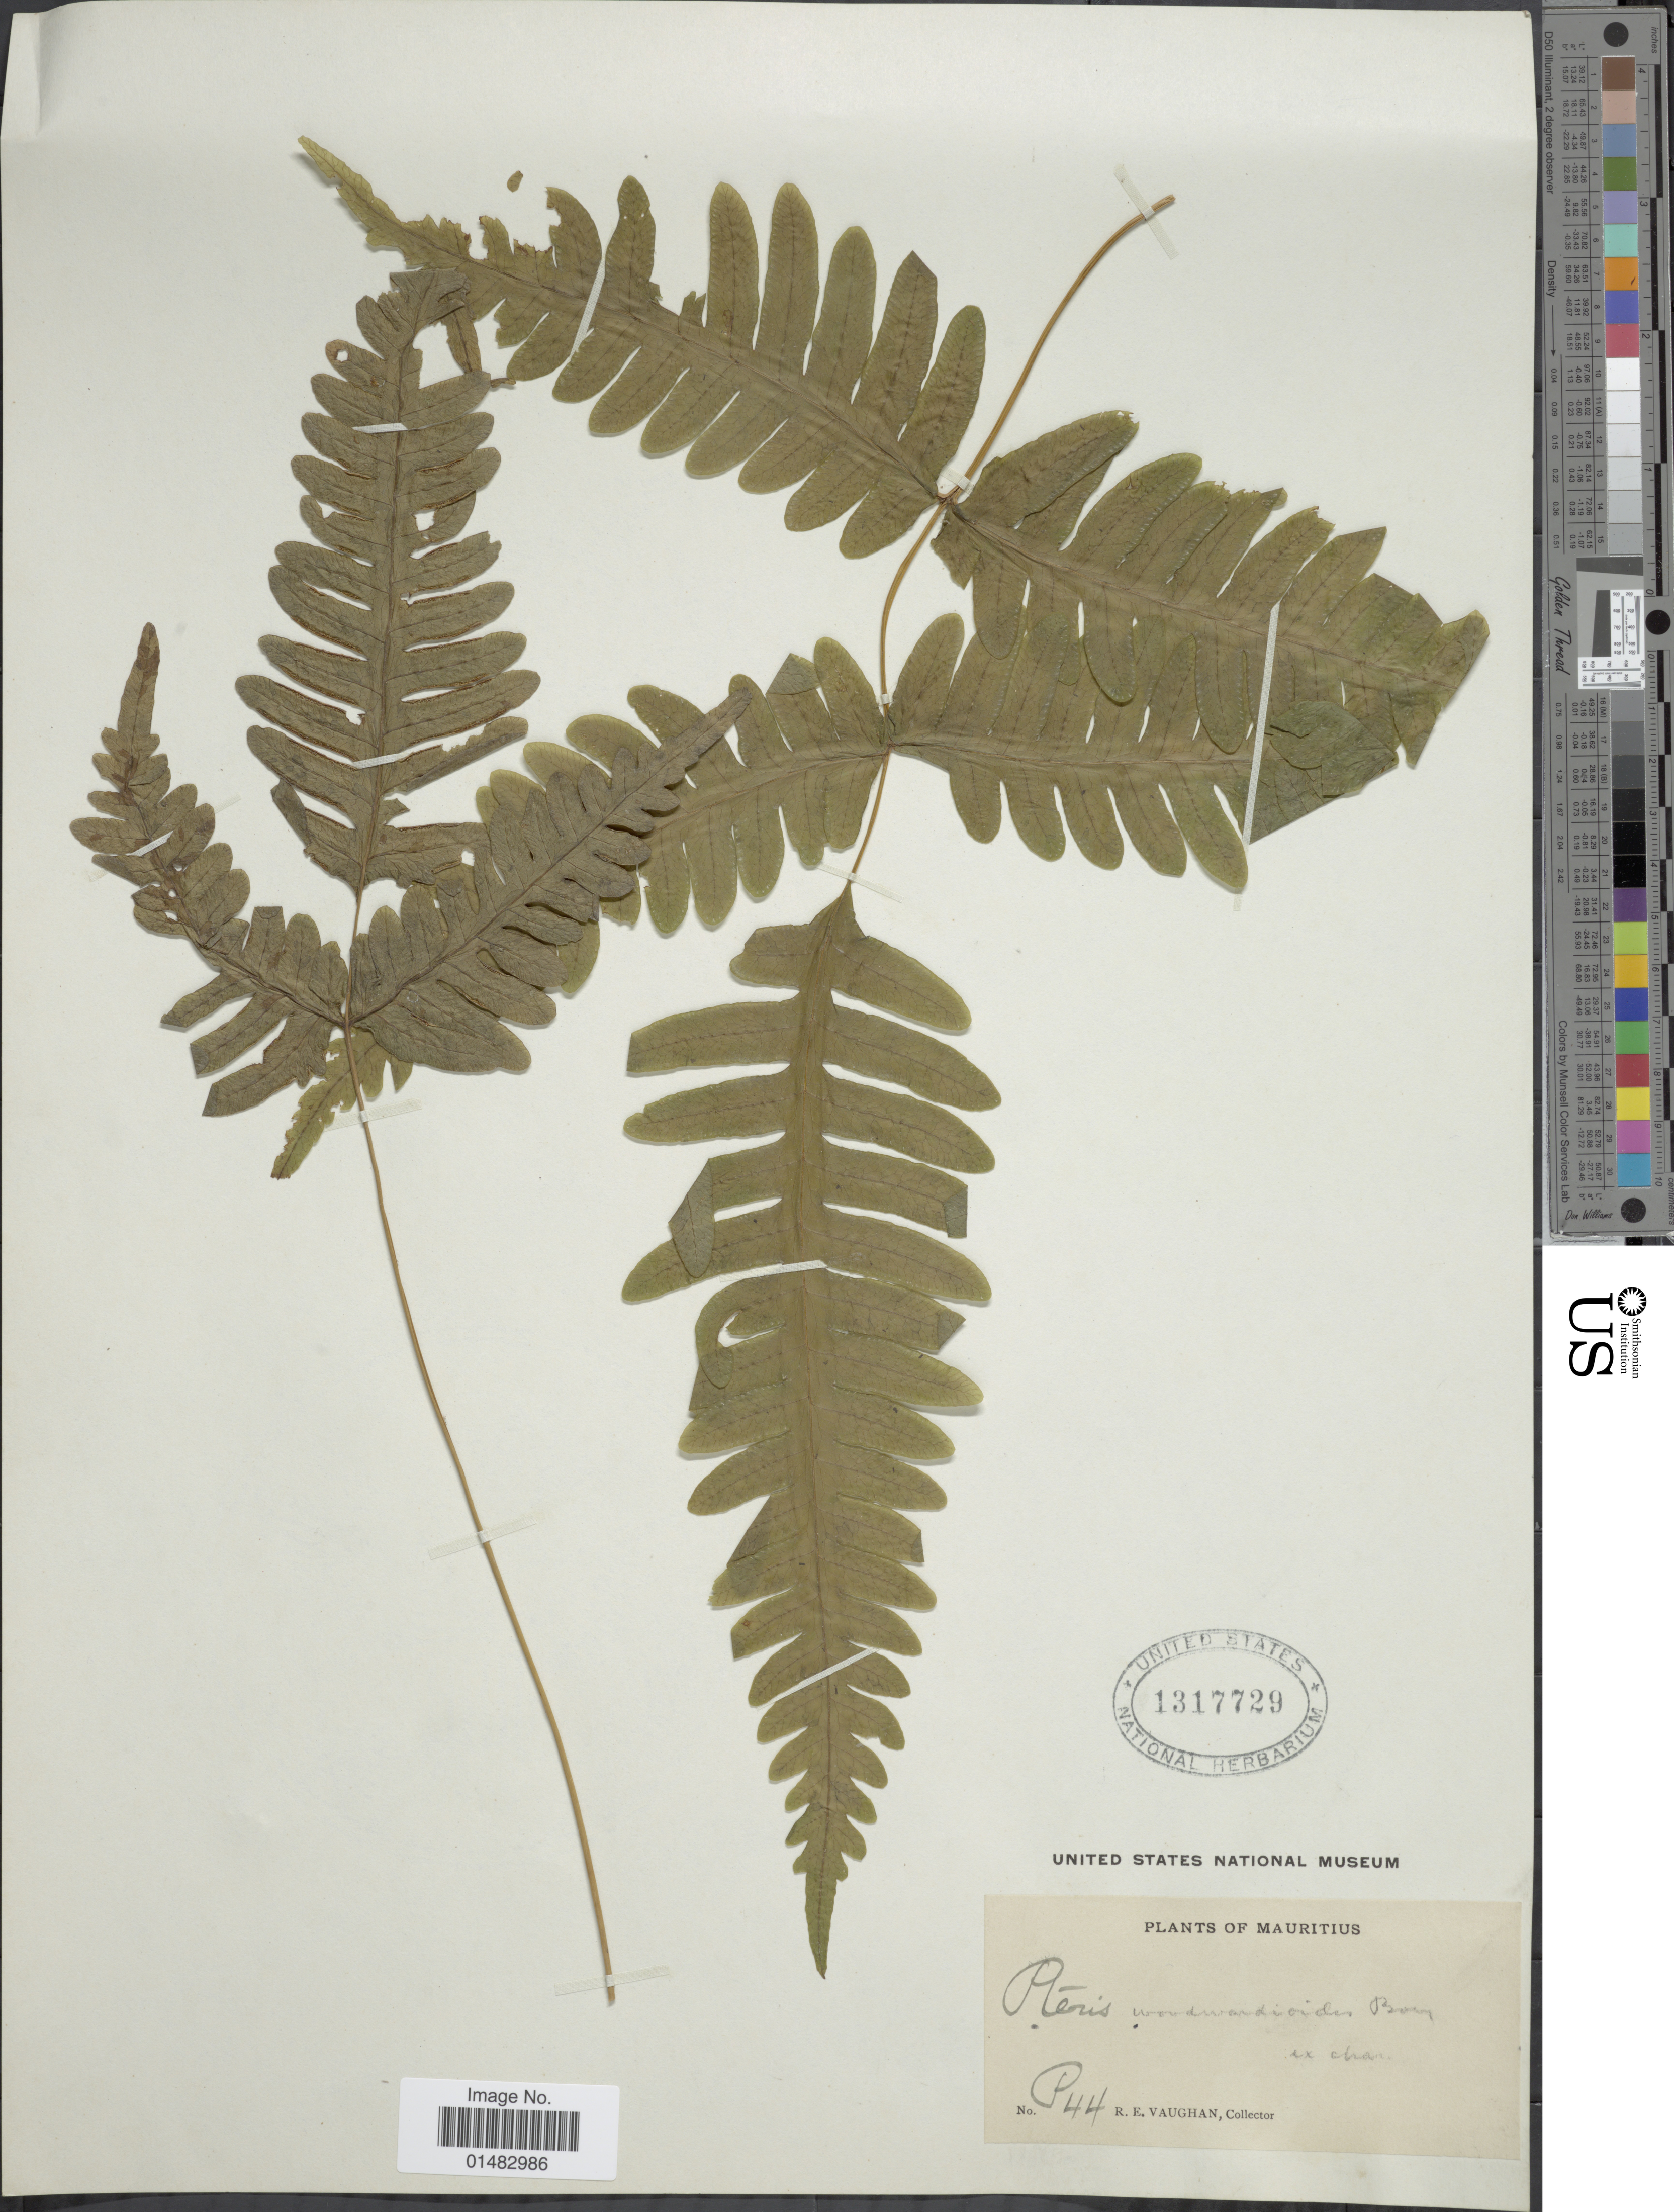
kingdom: Plantae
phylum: Tracheophyta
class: Polypodiopsida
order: Polypodiales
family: Pteridaceae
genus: Pteris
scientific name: Pteris woodwardioides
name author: Bory ex Willd.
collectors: R. Vaughan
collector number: P44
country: Mauritius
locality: Mauritius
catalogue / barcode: US 1317729